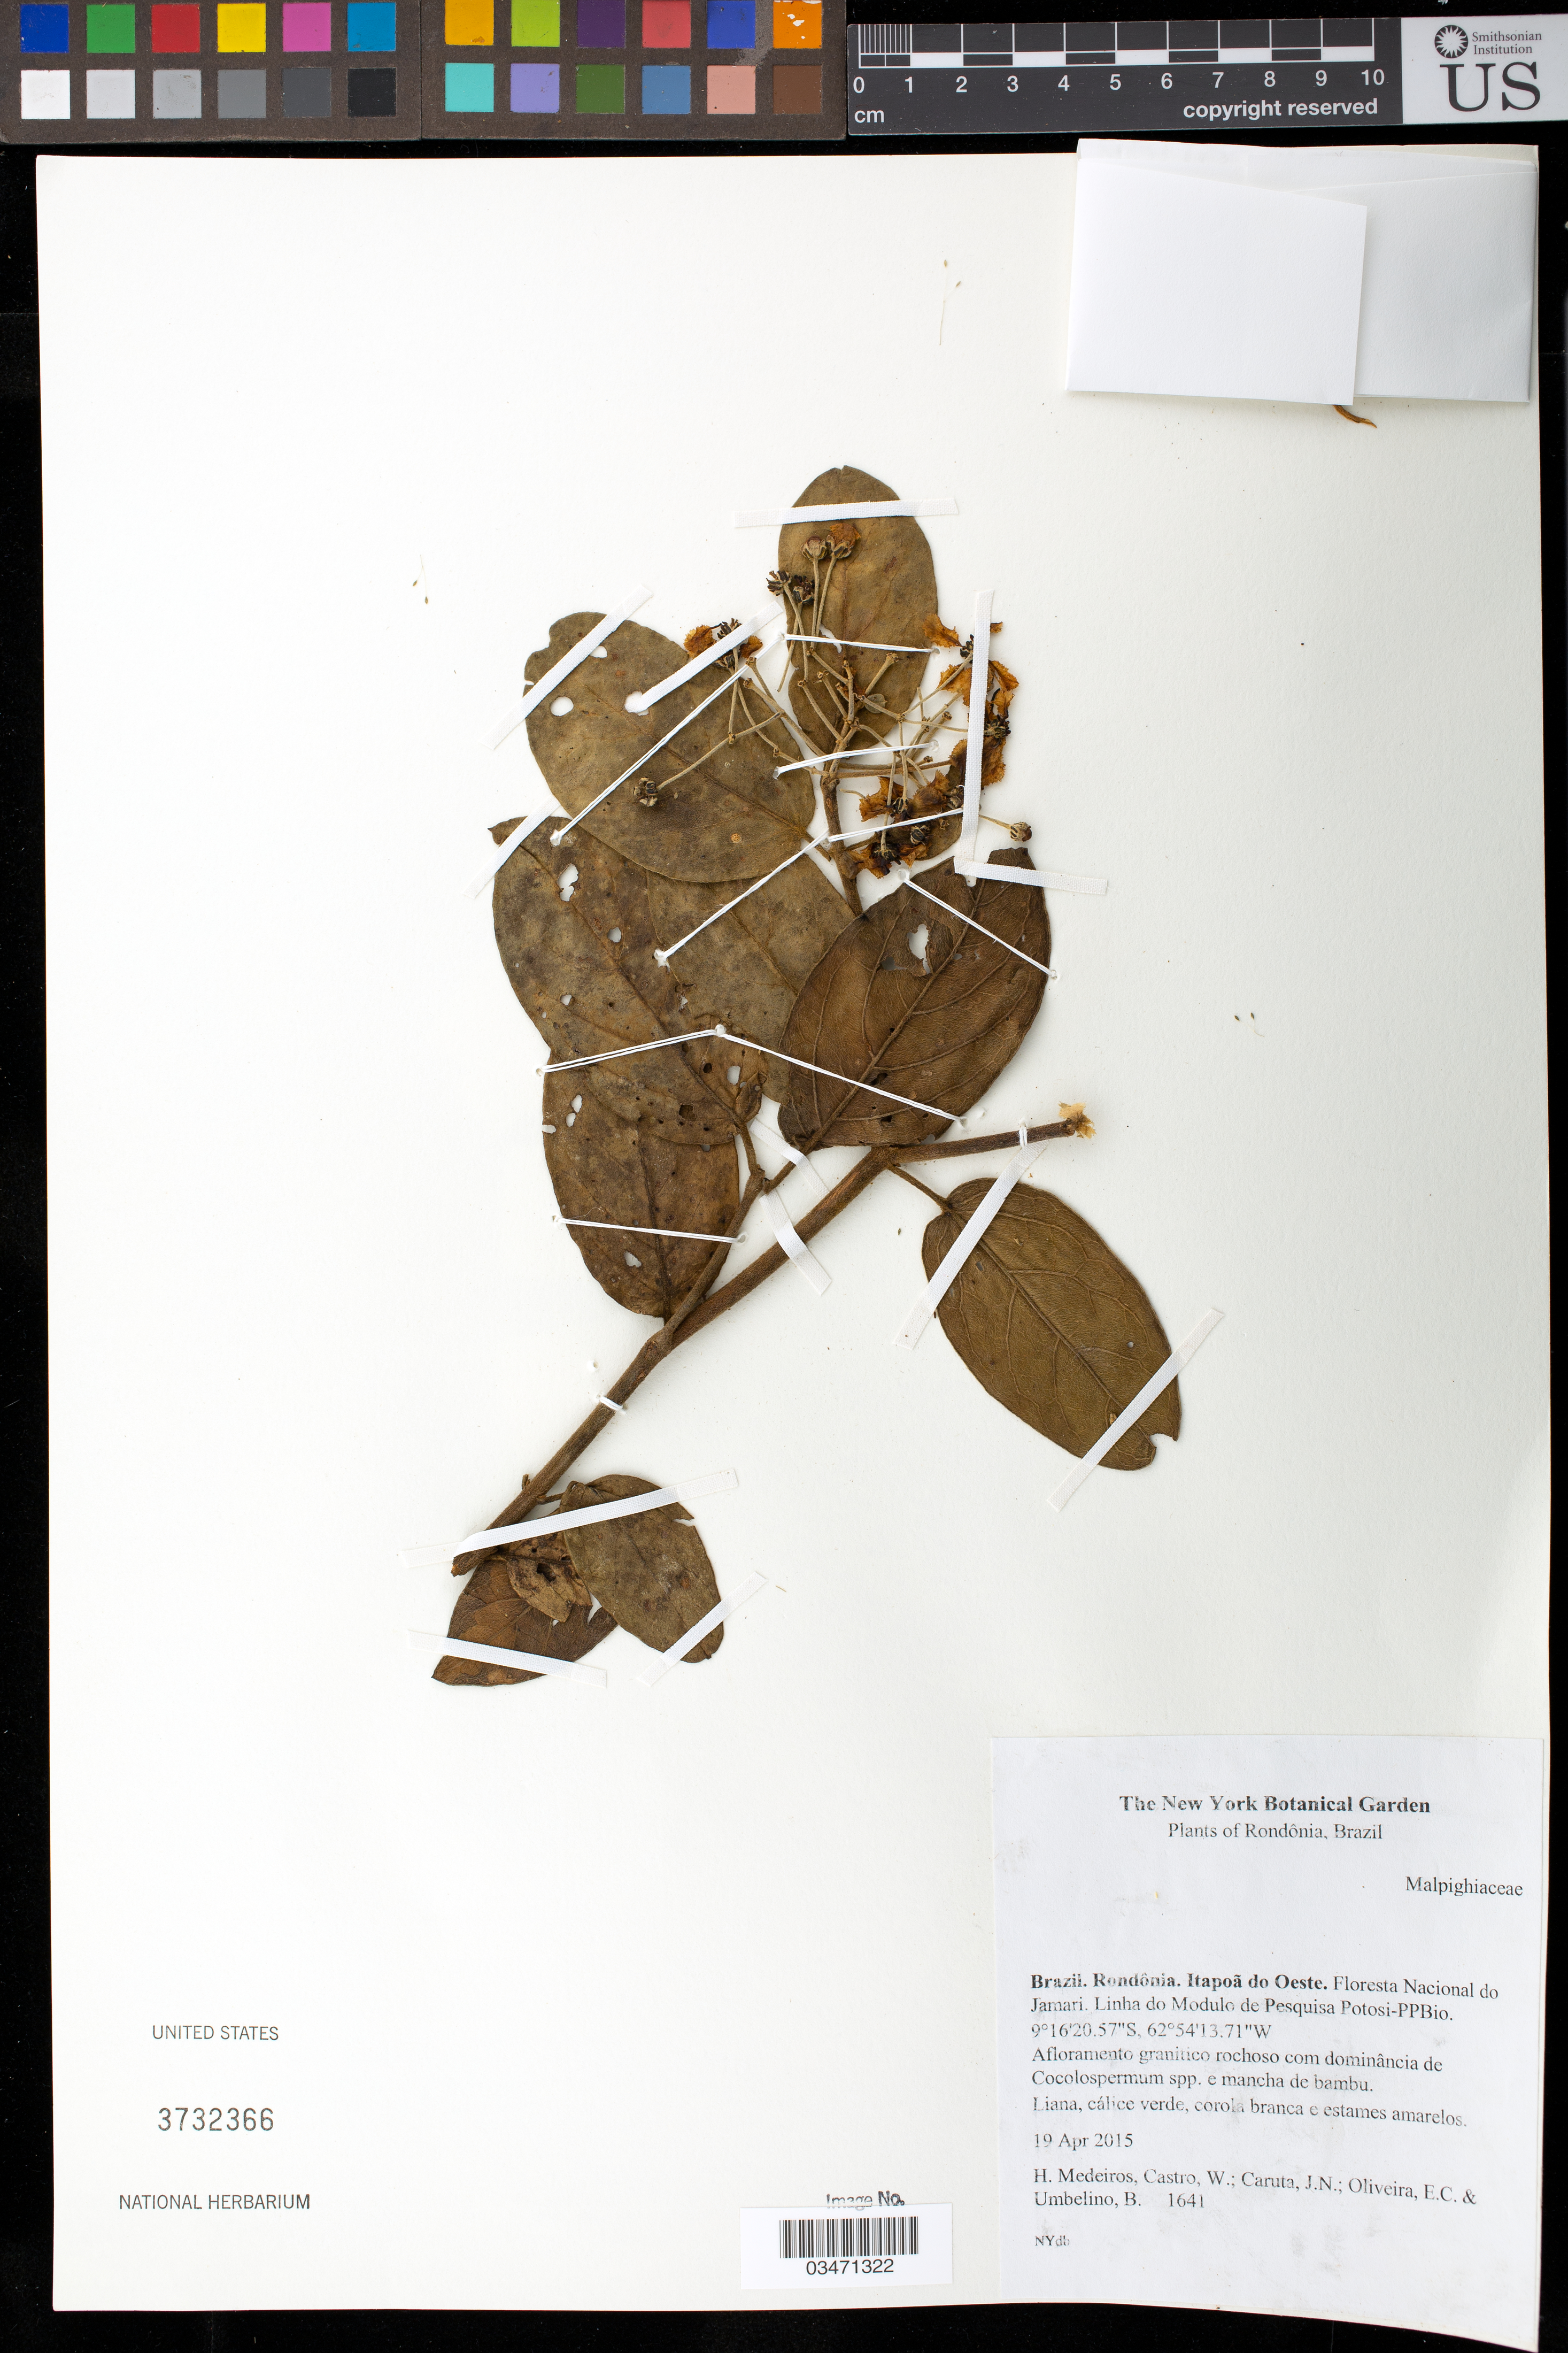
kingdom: Plantae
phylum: Tracheophyta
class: Magnoliopsida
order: Malpighiales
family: Malpighiaceae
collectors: H. Medeiros, W. Castro, J. Caruta, E. Oliveira & B. Umbelino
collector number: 1641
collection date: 2015-04-19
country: Brazil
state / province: Rondonia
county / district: Itapua do Oeste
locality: Floresta Nacional do Jamari. Linha do Modulo de Pesquisa Potosi-PPBio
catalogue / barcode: US 3732366